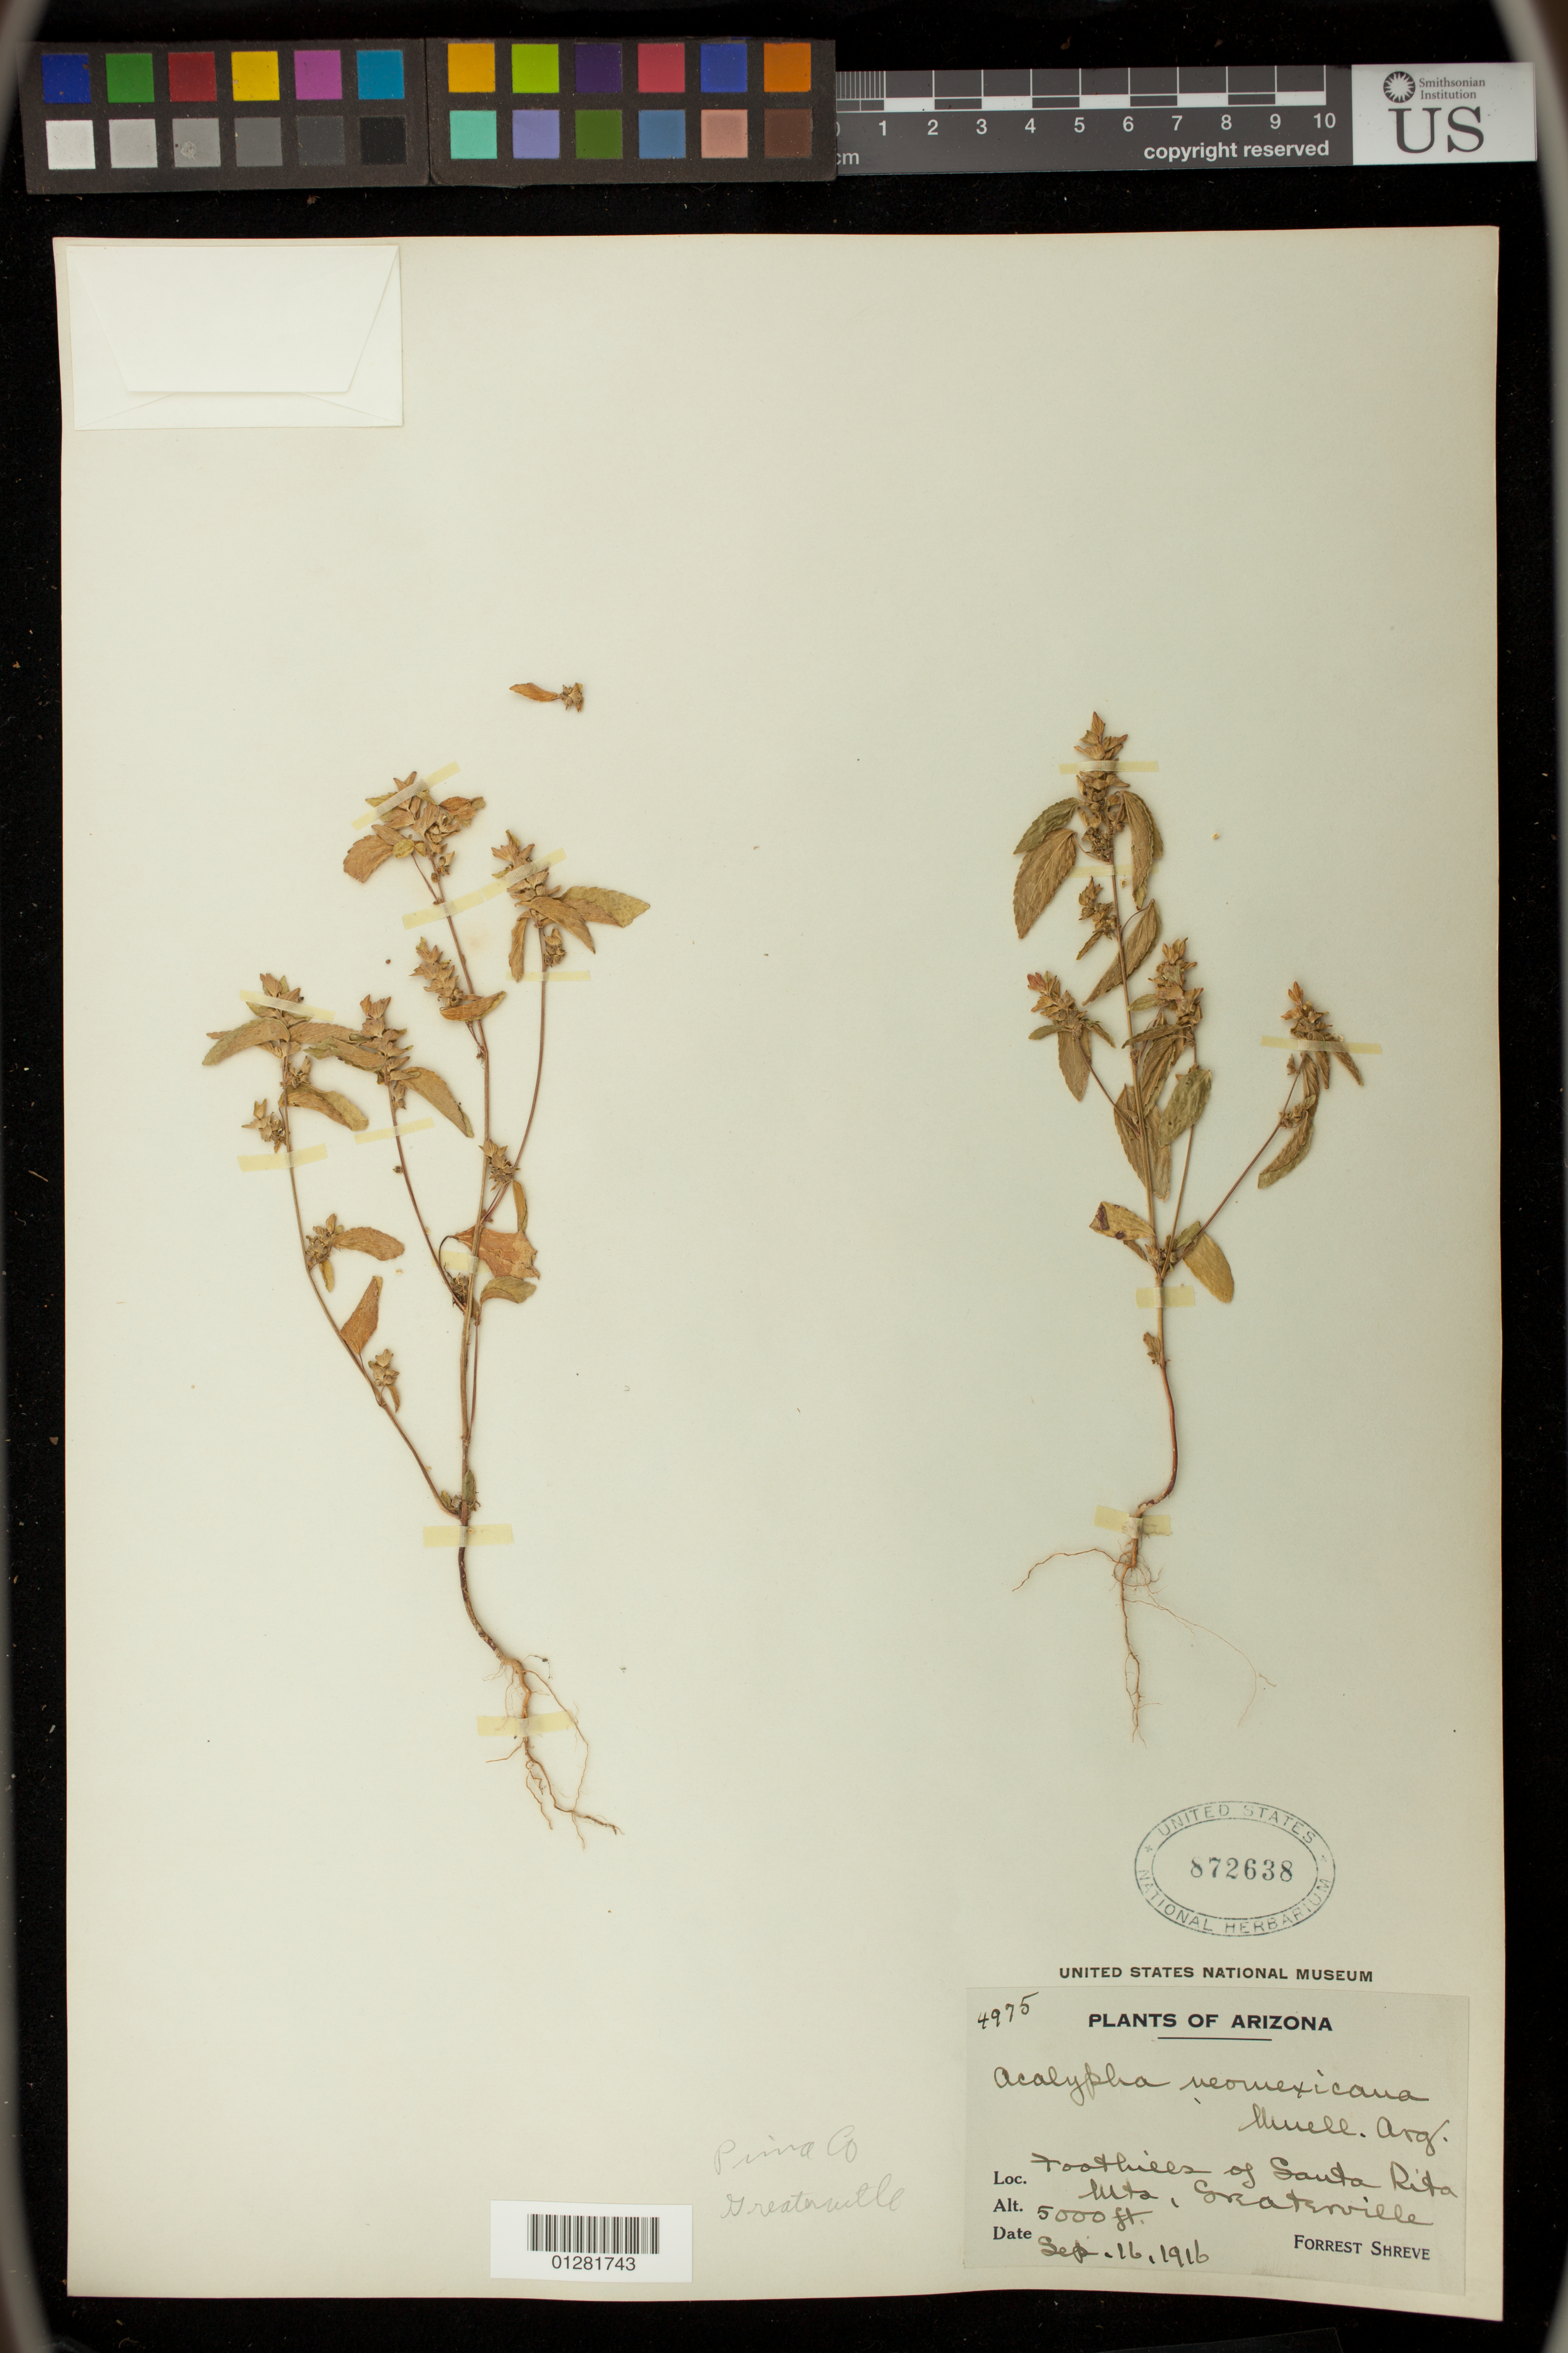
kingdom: Plantae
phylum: Tracheophyta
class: Magnoliopsida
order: Malpighiales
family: Euphorbiaceae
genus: Acalypha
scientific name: Acalypha neomexicana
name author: Müll. Arg.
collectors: F. Shreve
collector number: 4975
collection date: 1916-09-16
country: United States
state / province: Arizona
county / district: Santa Cruz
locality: Foothills of Santa Rita Mts, Gratenville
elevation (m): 1524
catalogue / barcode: US 872638